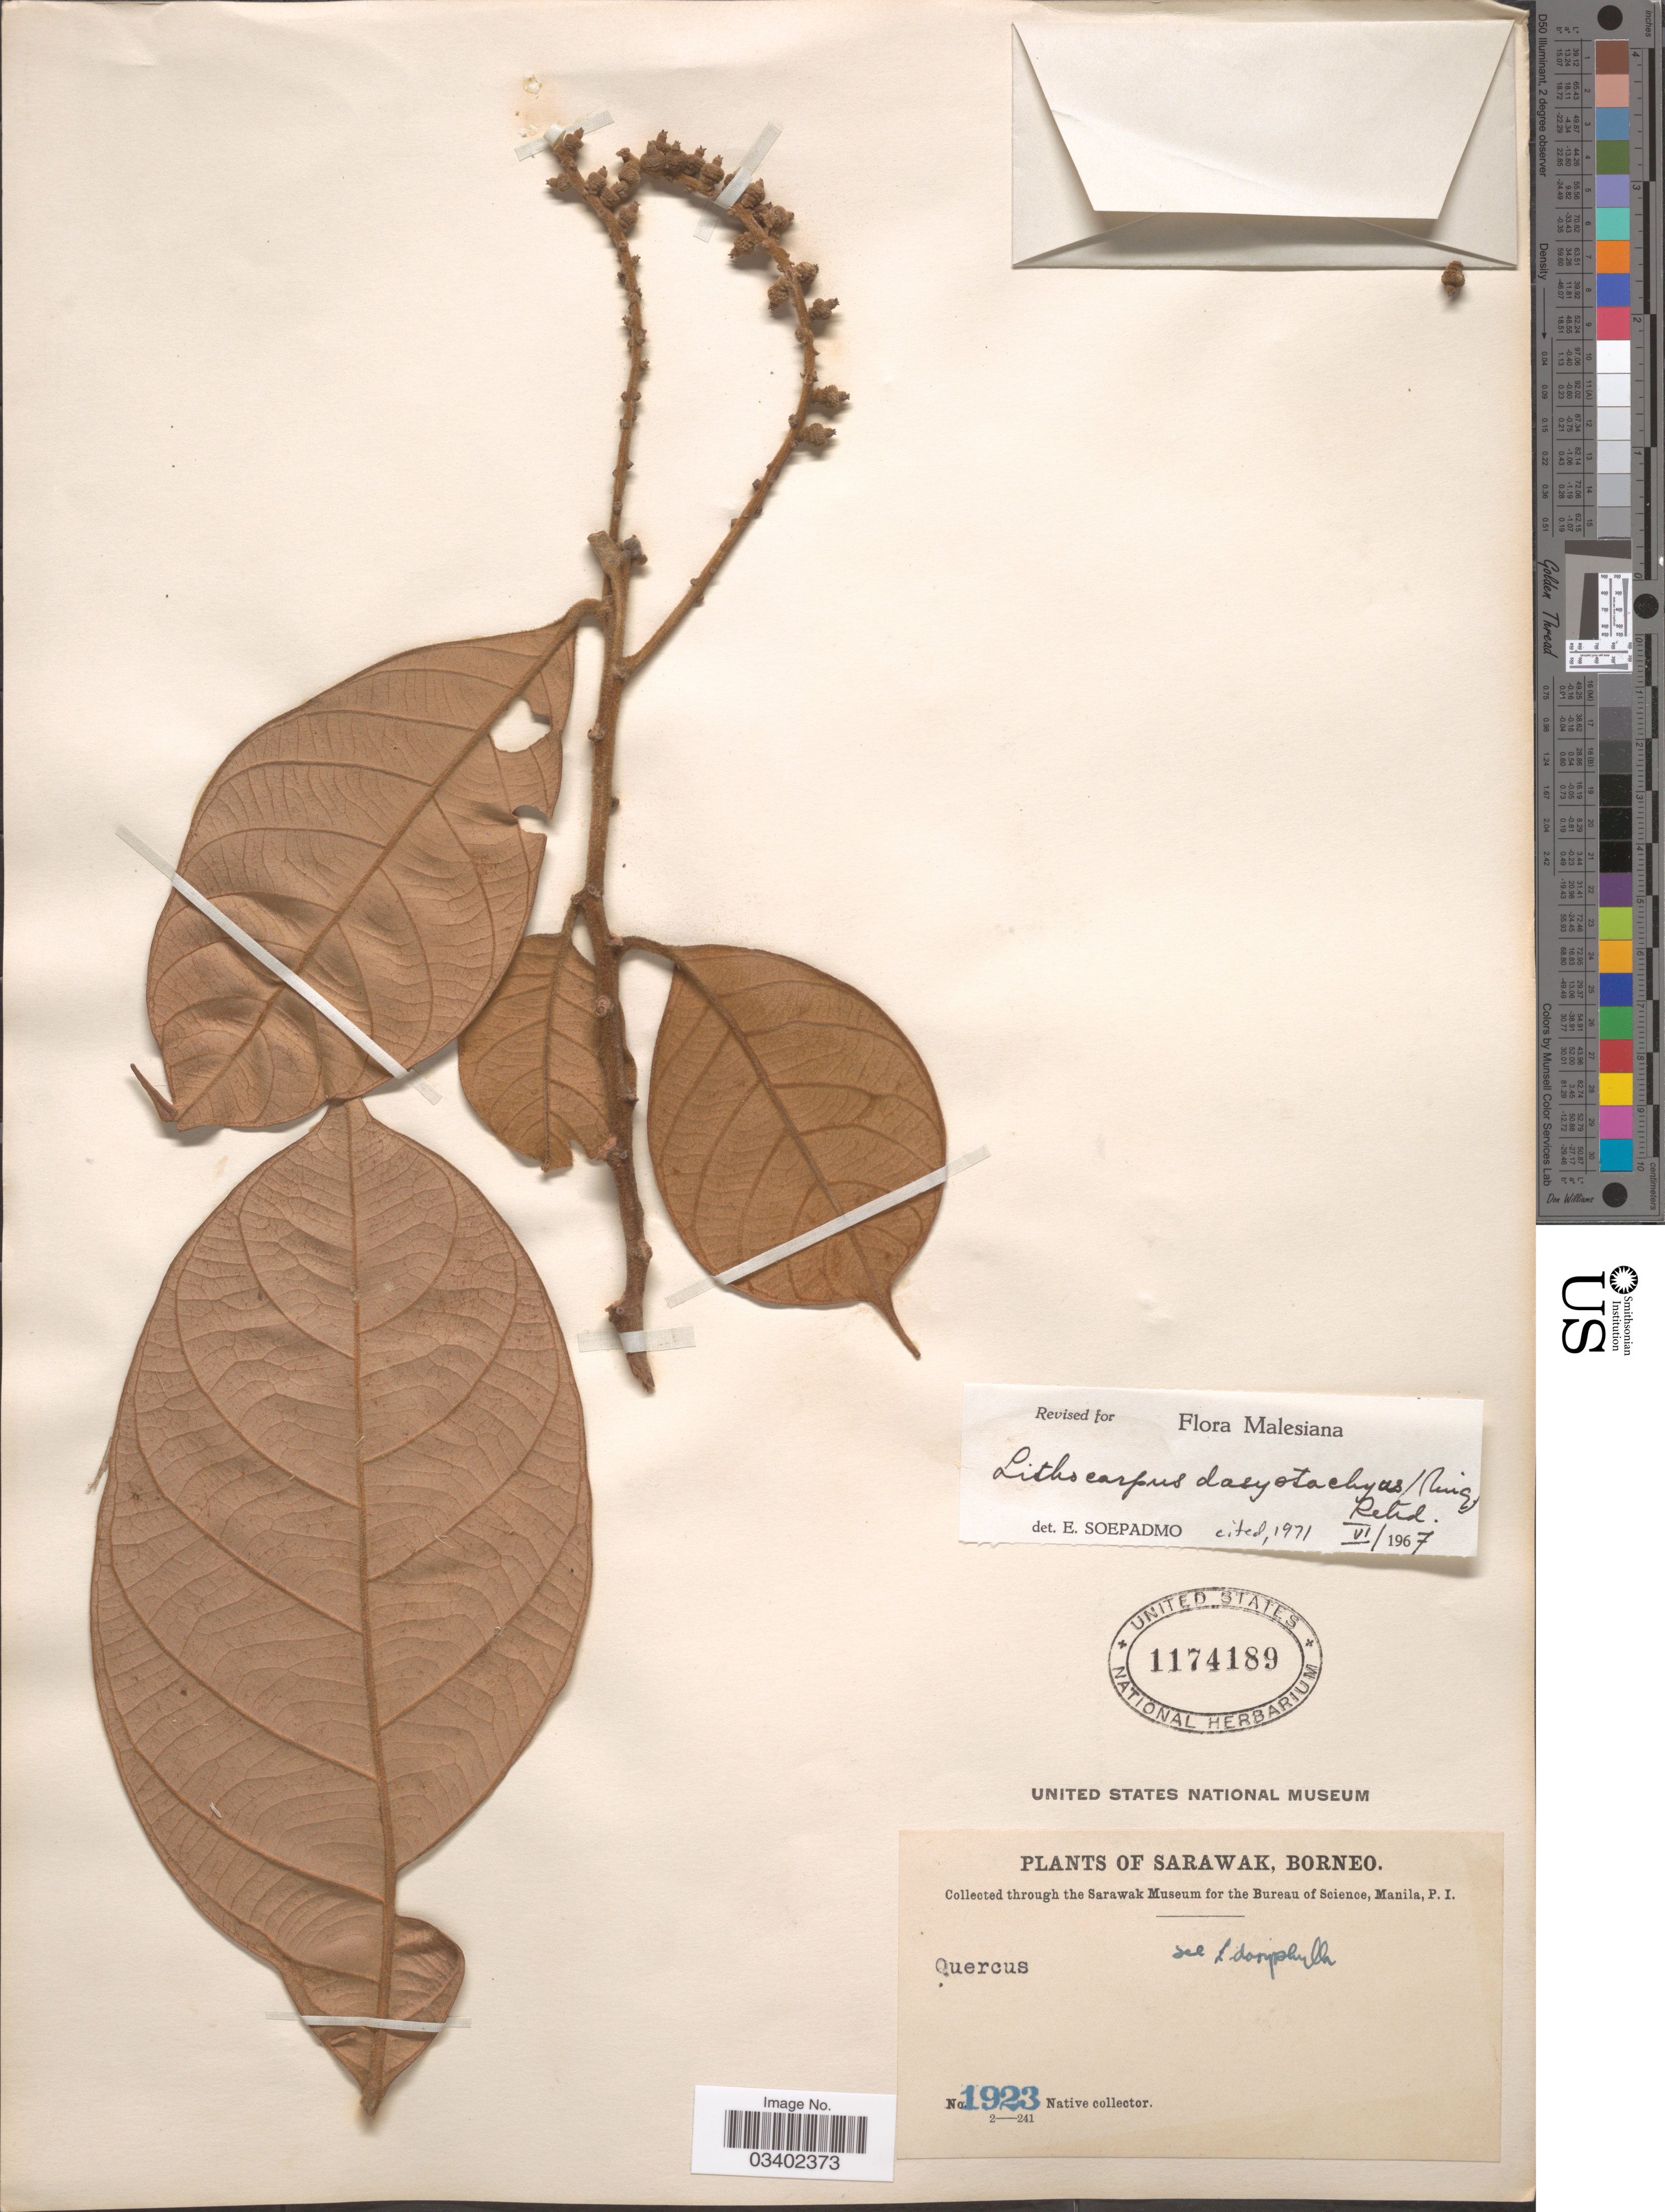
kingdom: Plantae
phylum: Tracheophyta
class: Magnoliopsida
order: Fagales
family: Fagaceae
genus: Lithocarpus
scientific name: Lithocarpus dasystachyus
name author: (Miq.) Rehder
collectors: Native collector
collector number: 1923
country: Malaysia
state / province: Sarawak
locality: Borneo.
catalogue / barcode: US 1174189